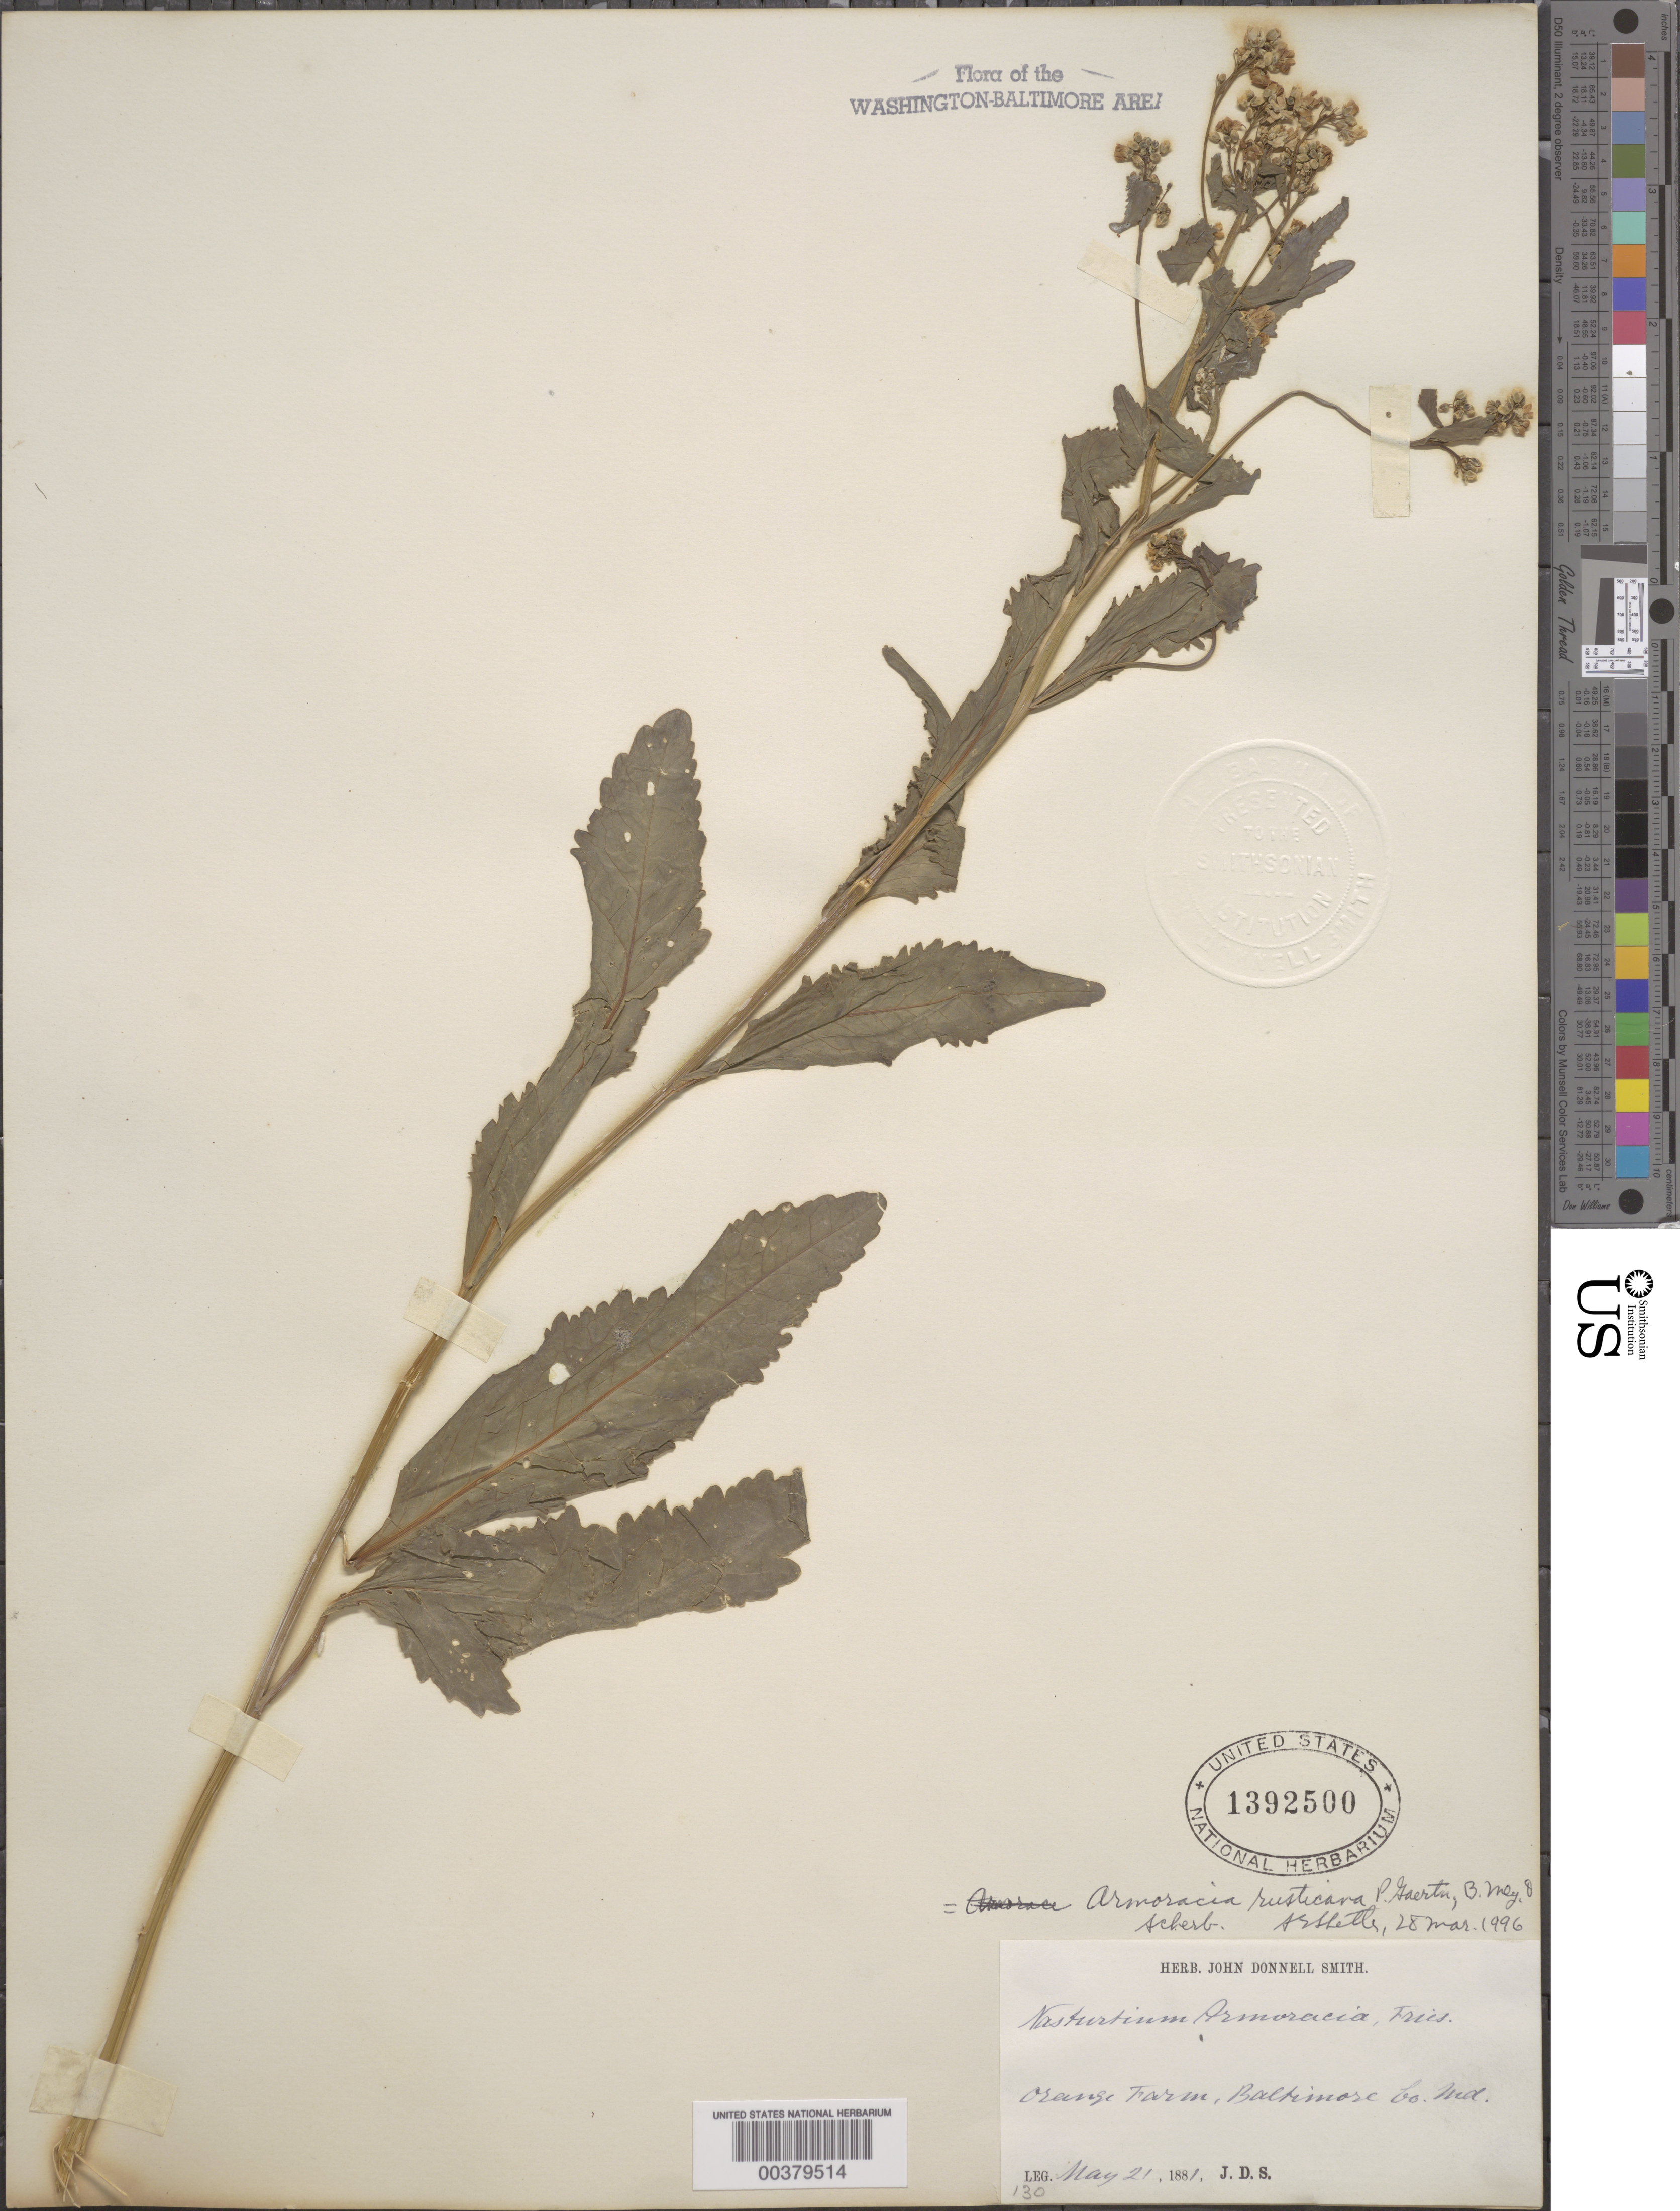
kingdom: Plantae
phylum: Tracheophyta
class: Magnoliopsida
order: Brassicales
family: Brassicaceae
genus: Armoracia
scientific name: Armoracia rusticana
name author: G. Gaertn. et al.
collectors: J. Donnell Smith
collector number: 130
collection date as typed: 21 May 1881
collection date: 1881-05-21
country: United States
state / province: Maryland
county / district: Baltimore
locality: Orange Farm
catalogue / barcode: US 1392500